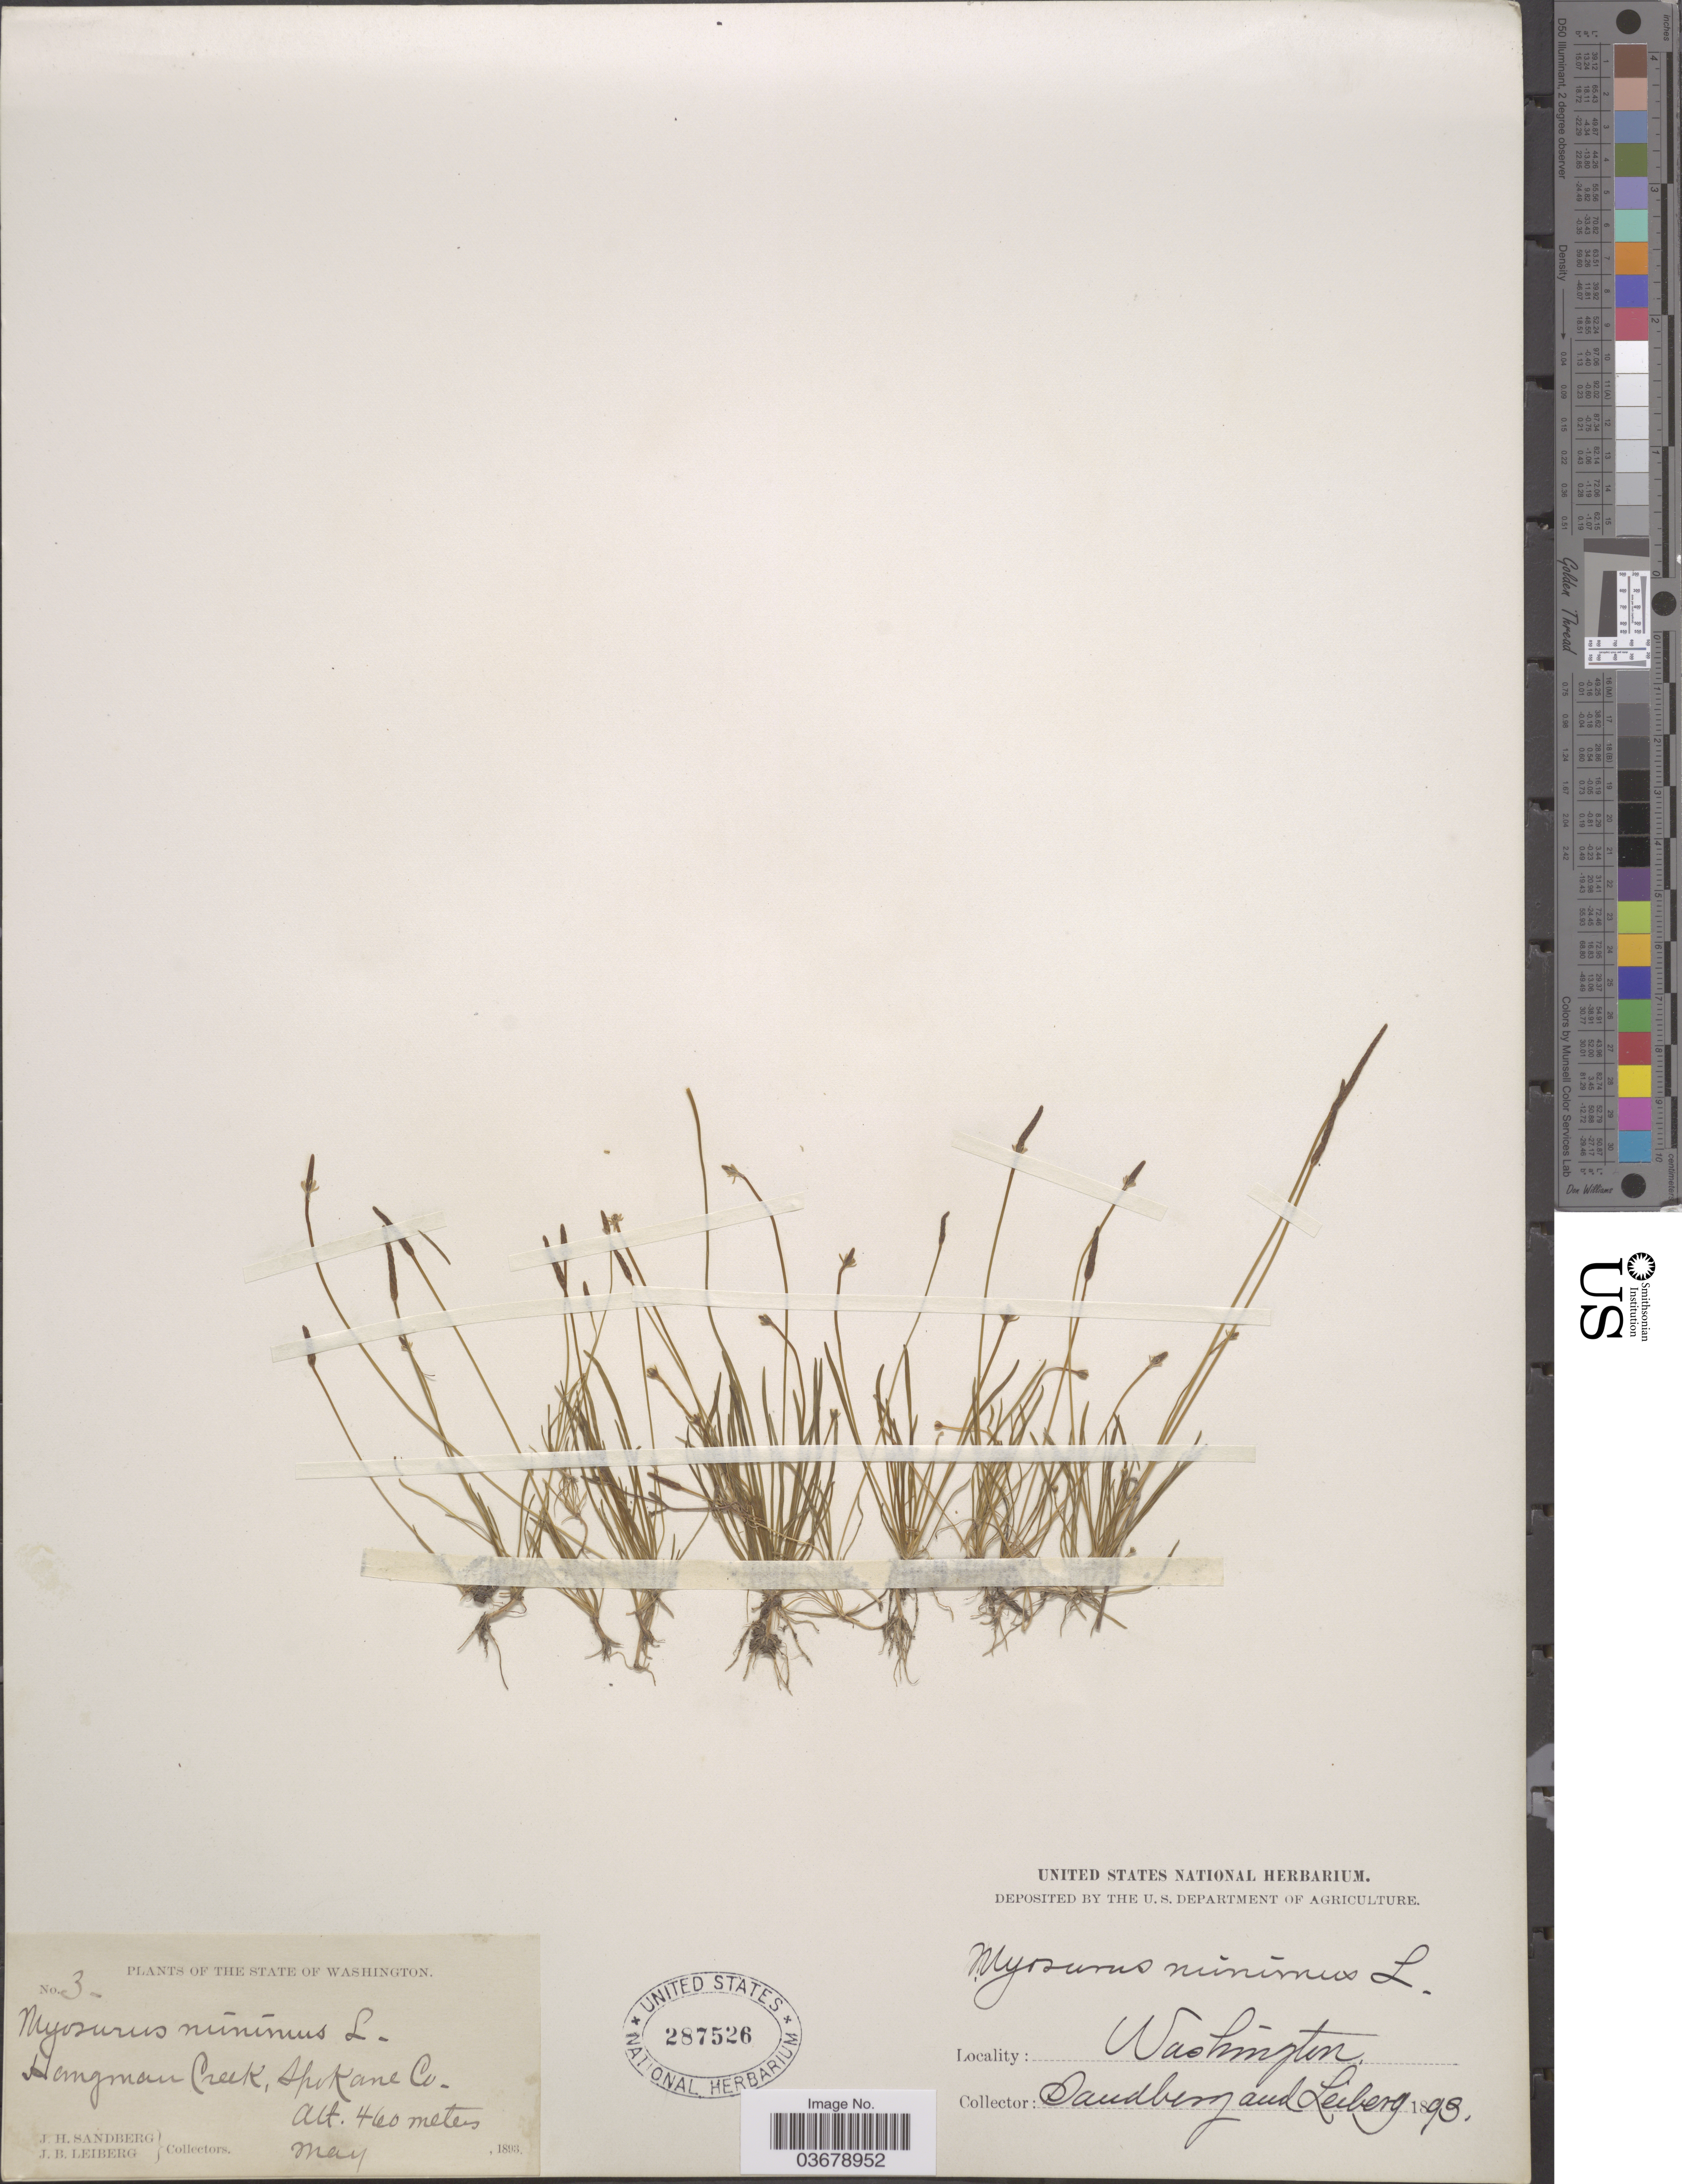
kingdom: Plantae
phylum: Tracheophyta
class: Magnoliopsida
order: Ranunculales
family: Ranunculaceae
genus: Myosurus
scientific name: Myosurus lepturus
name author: (A. Gray) Howell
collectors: J. H. Sandberg & J. B. Leiberg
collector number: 3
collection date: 1893-05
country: United States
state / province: Washington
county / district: Spokane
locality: Hangman Creek, Spokane Co.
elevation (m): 460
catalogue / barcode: US 287526